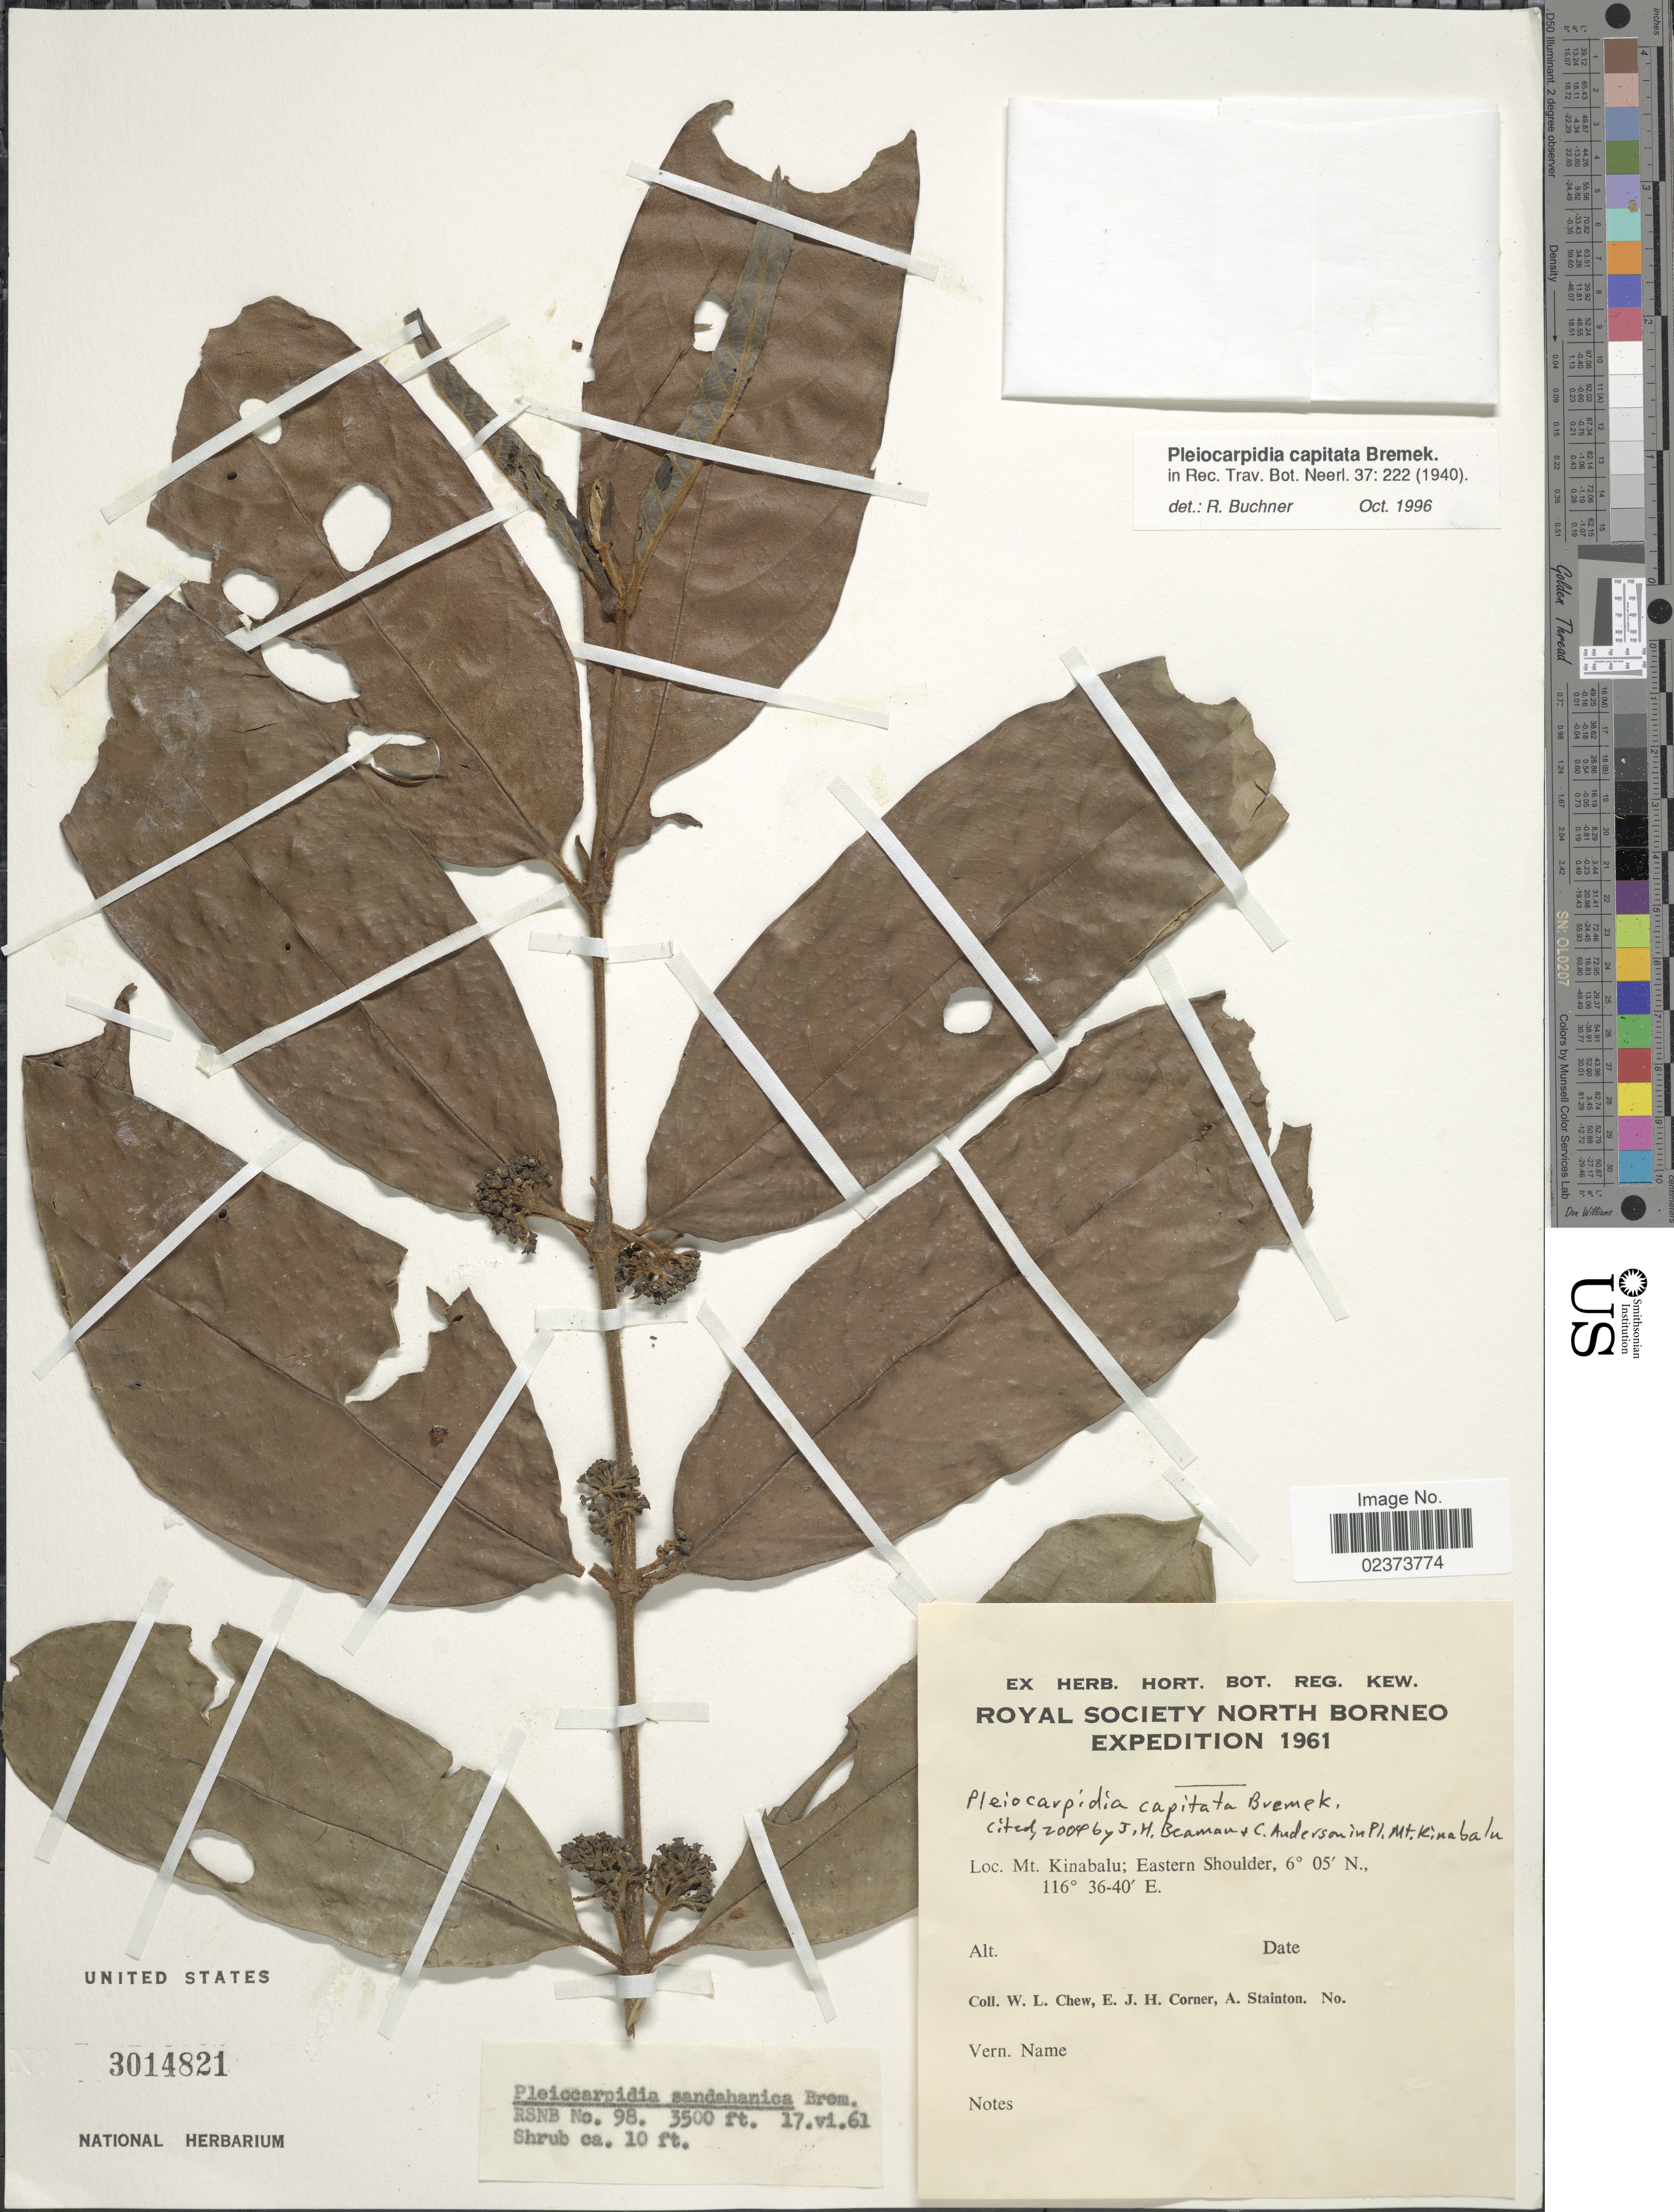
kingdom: Plantae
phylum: Tracheophyta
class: Magnoliopsida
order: Gentianales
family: Rubiaceae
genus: Pleiocarpidia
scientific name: Pleiocarpidia capitata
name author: Bremek.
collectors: W. Chew, E. Corner & A. Stainton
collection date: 1961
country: Malaysia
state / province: Sabah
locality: Mt. Kinabalu: Eastern Shoulder, Royal Society North Borneo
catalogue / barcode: US 3014821